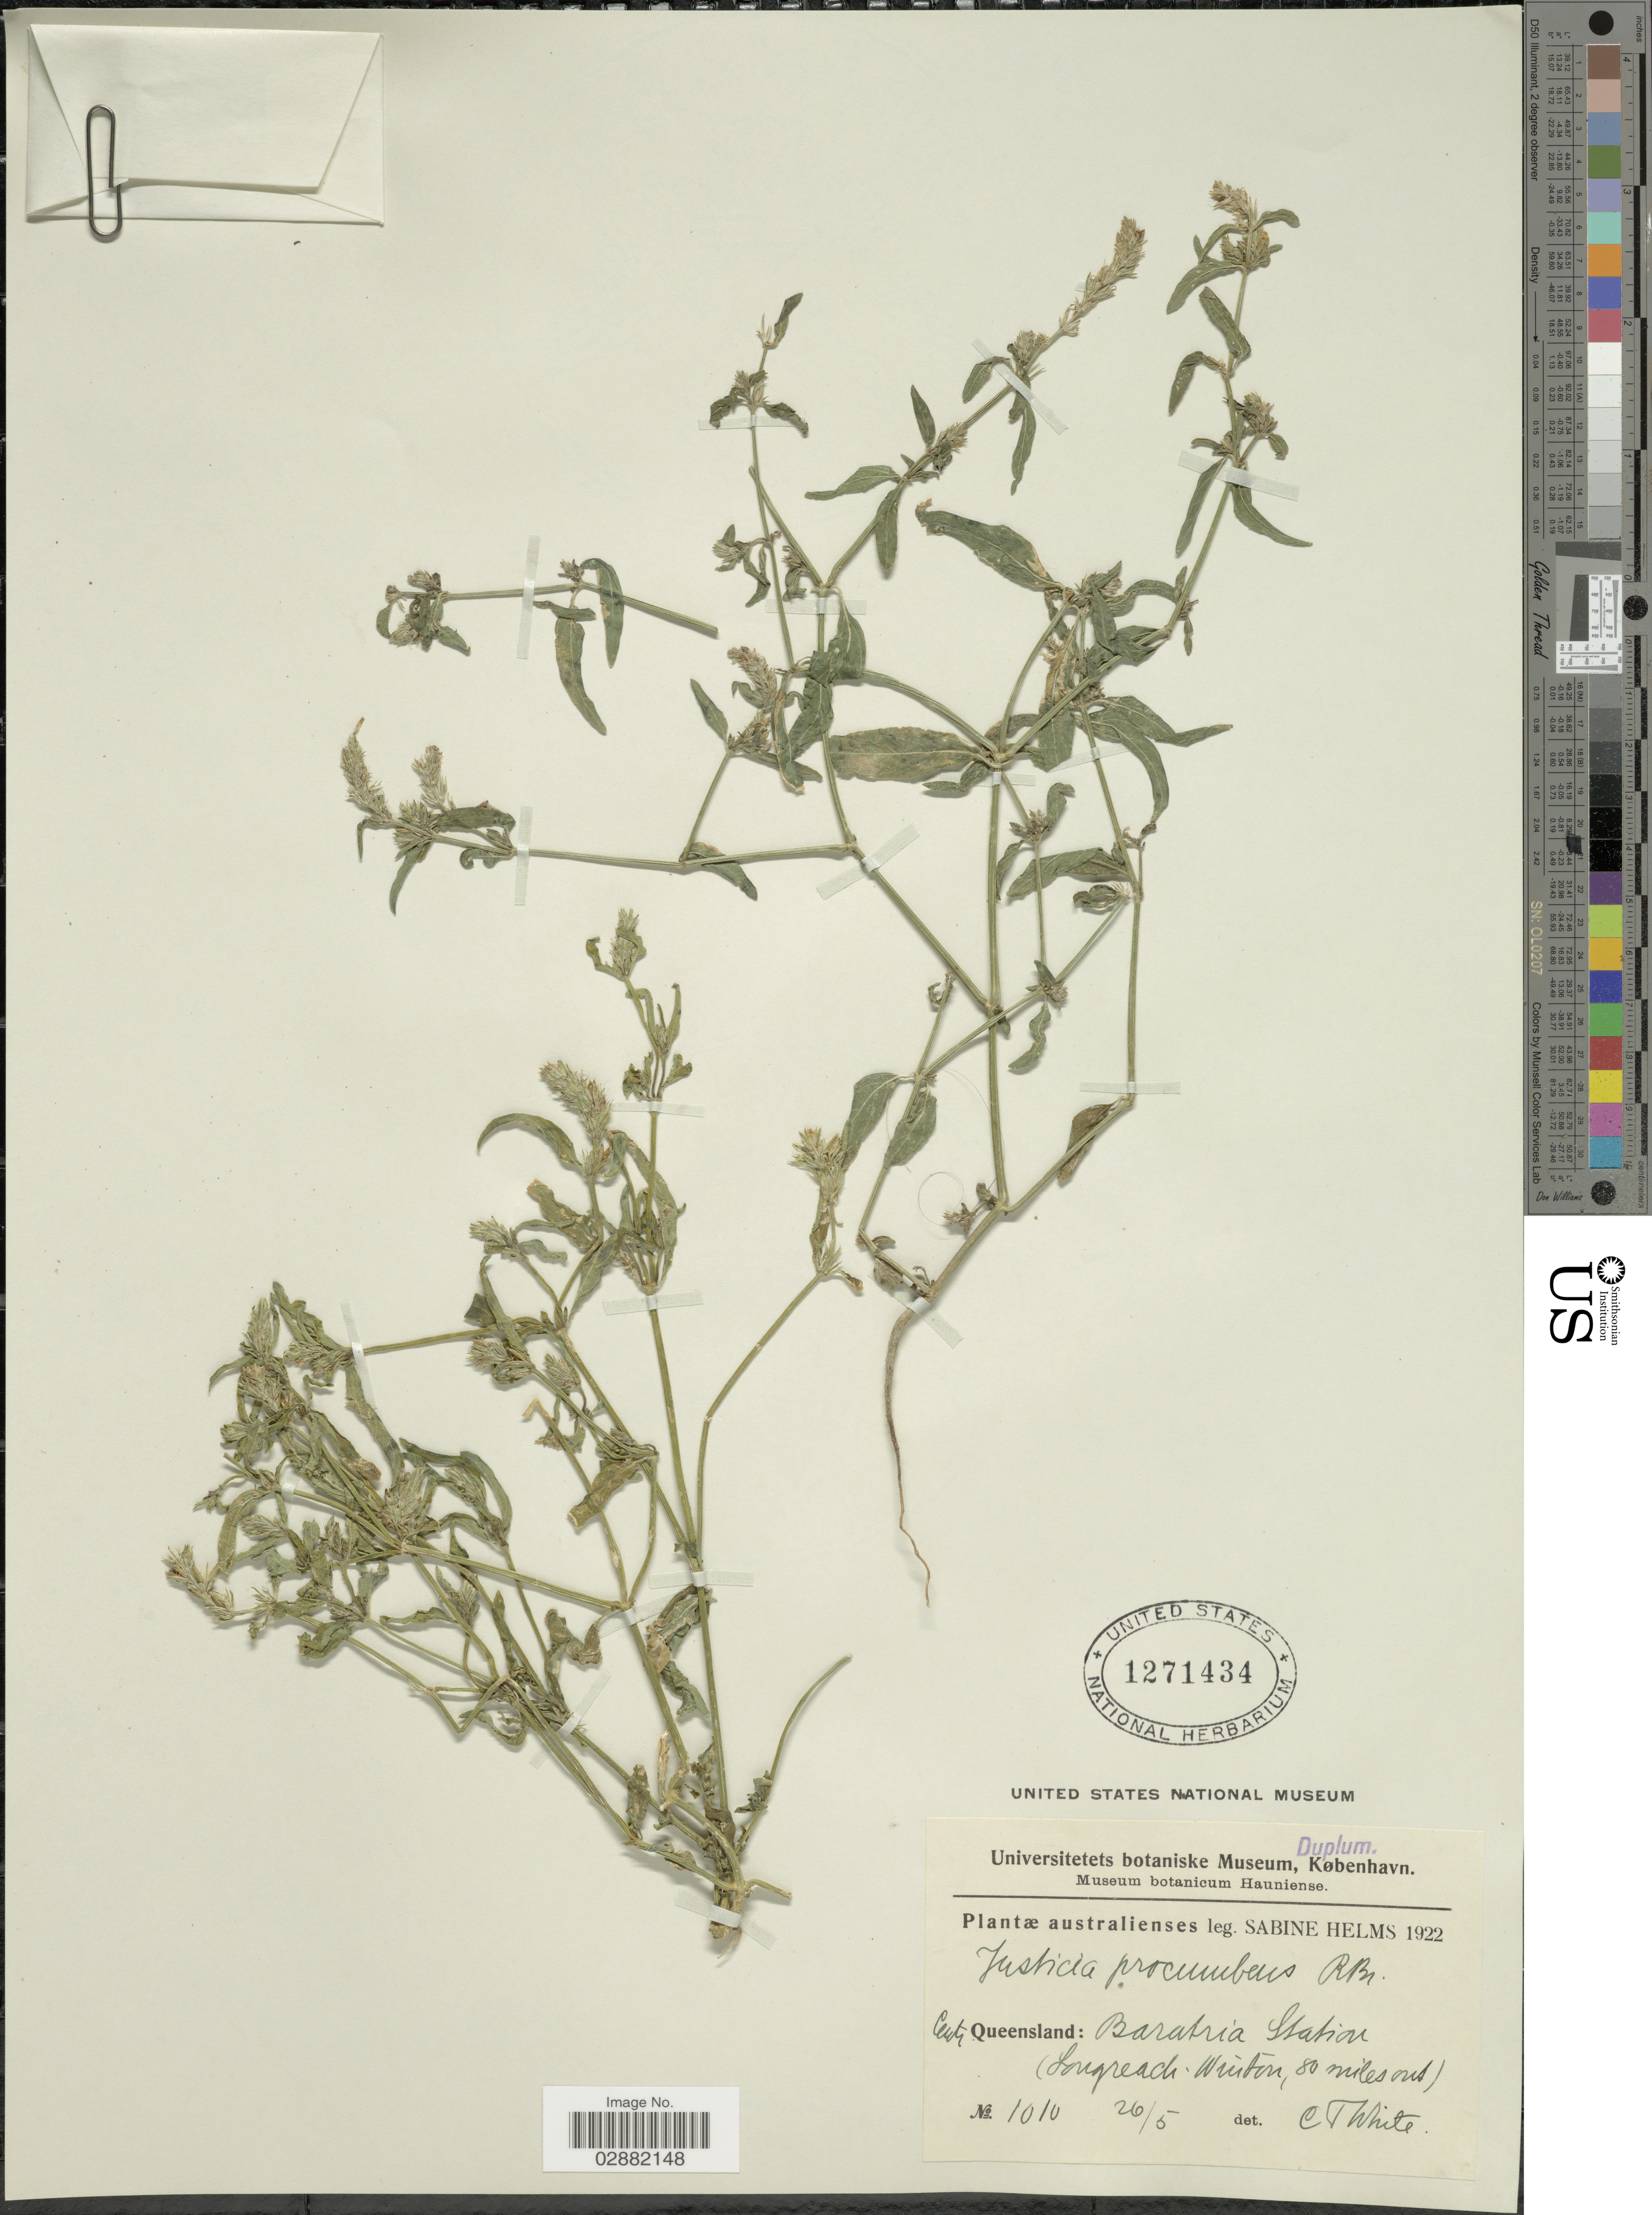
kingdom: Plantae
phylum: Tracheophyta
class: Magnoliopsida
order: Lamiales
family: Acanthaceae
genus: Justicia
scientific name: Justicia procumbens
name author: L.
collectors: S. Helms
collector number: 1010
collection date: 1922-05-26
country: Australia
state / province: Queensland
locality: Centr. Queensland, Baratria Station (Longreach Winton, 80 miles out).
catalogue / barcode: US 1271434